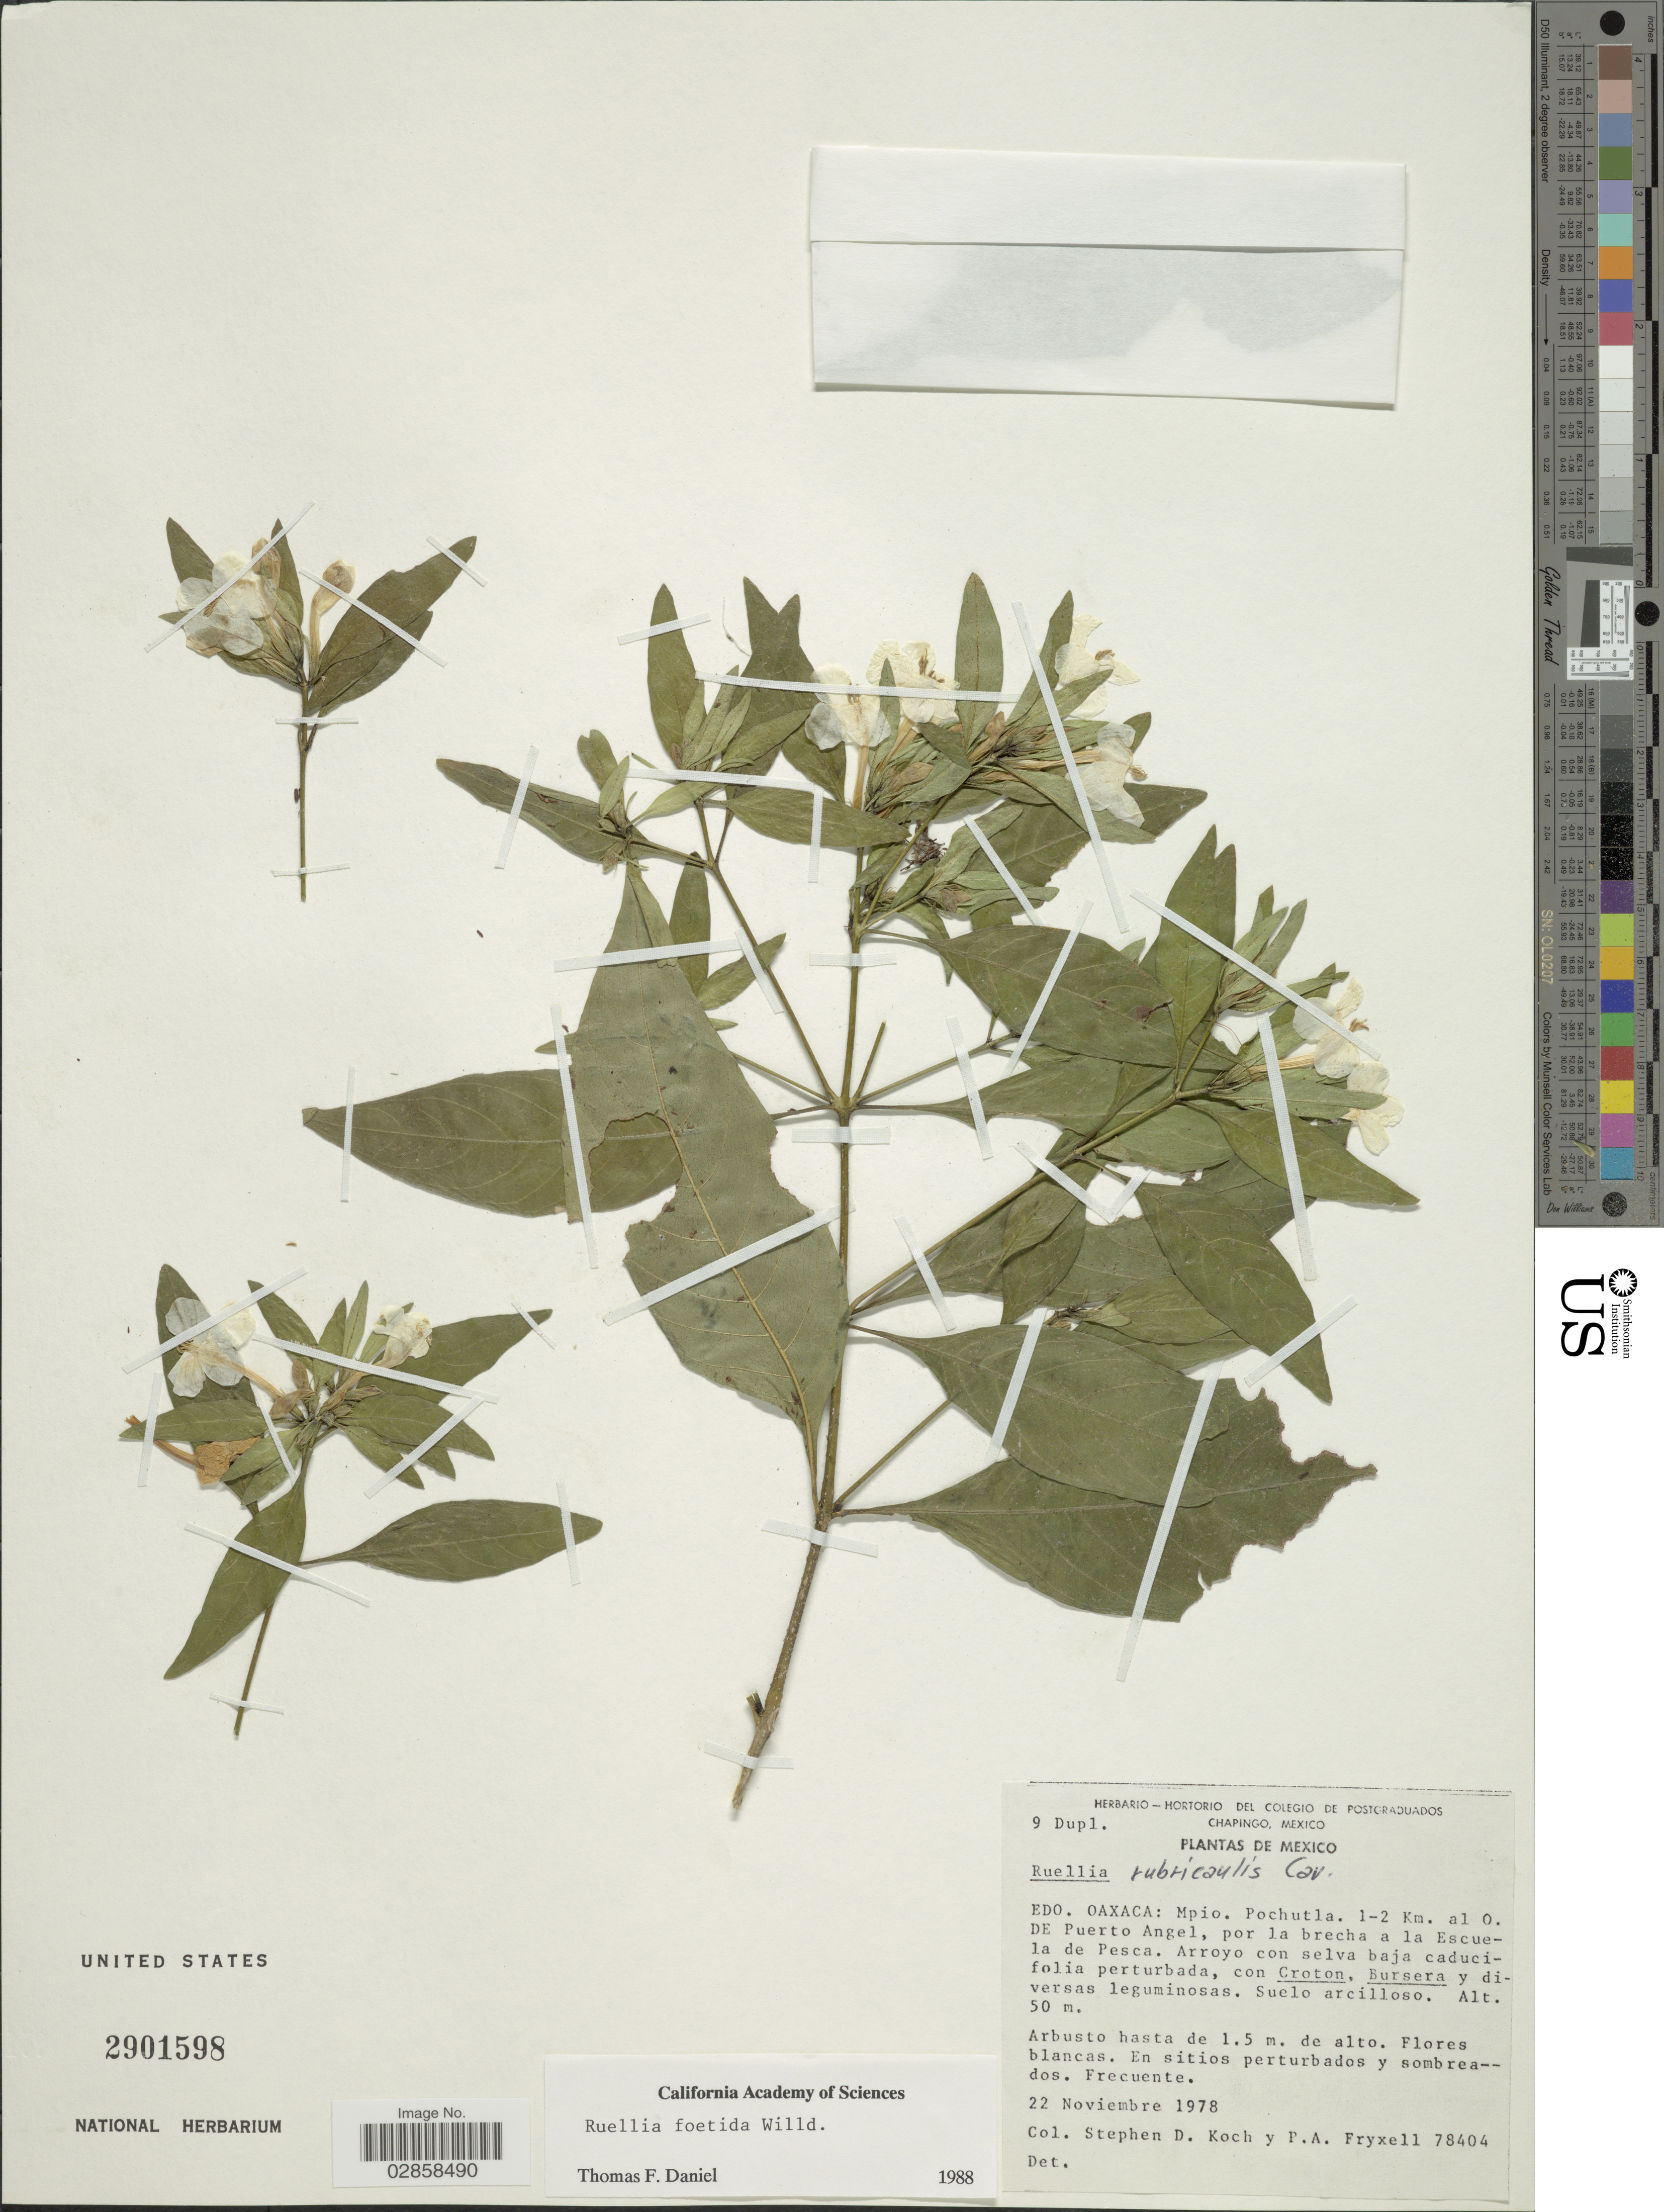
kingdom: Plantae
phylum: Tracheophyta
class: Magnoliopsida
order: Lamiales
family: Acanthaceae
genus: Ruellia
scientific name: Ruellia foetida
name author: Willd.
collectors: S. D. Koch & P. A. Fryxell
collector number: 78404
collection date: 1978-11-22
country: Mexico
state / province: Oaxaca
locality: Mpio. Pochutla. 1-2 Km. al O. de Puerto Angel, por la brecha a la Escuela de Pesca.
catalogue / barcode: US 2901598